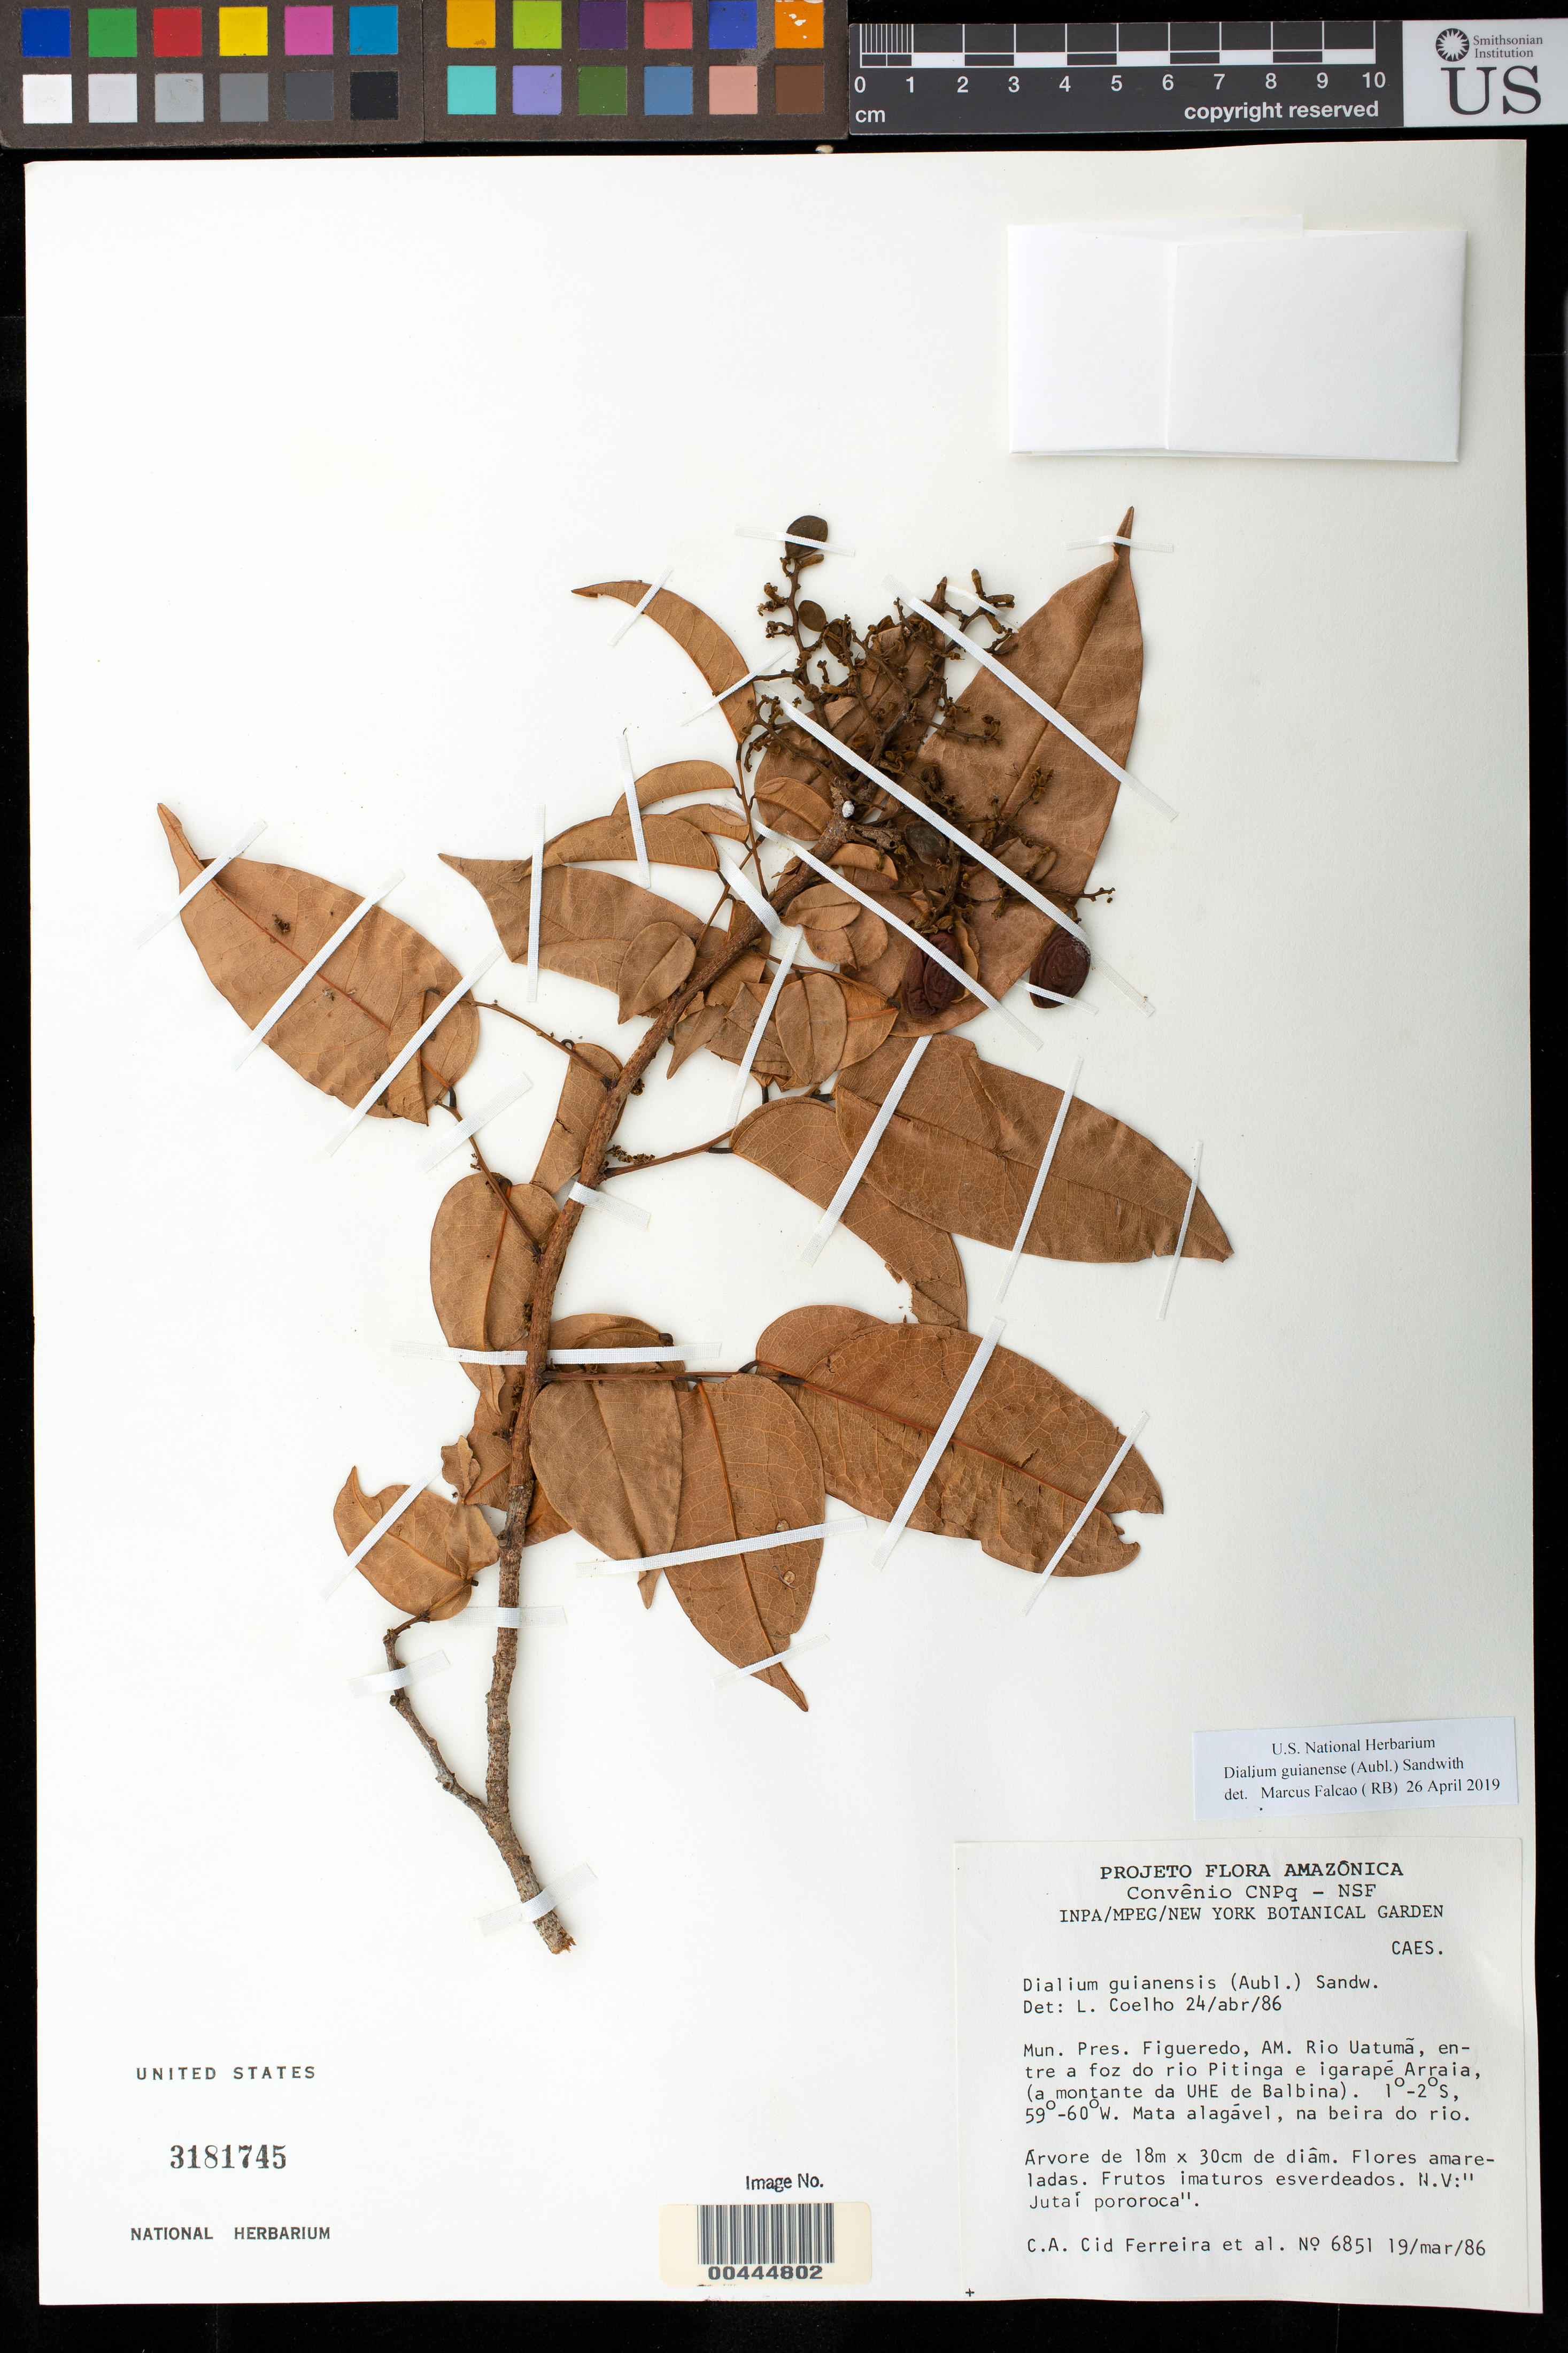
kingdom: Plantae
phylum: Tracheophyta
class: Magnoliopsida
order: Fabales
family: Fabaceae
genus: Dialium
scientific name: Dialium guianense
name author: (Aubl.) Sandwith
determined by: Falcão, Marcus J.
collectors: C. A. Cid Ferreira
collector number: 6851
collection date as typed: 19 Mar 1986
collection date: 1986-03-19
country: Brazil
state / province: Amazonas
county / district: Presidente Figueiredo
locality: Rio uatuma, rio pitinga, arraia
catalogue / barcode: US 3181745